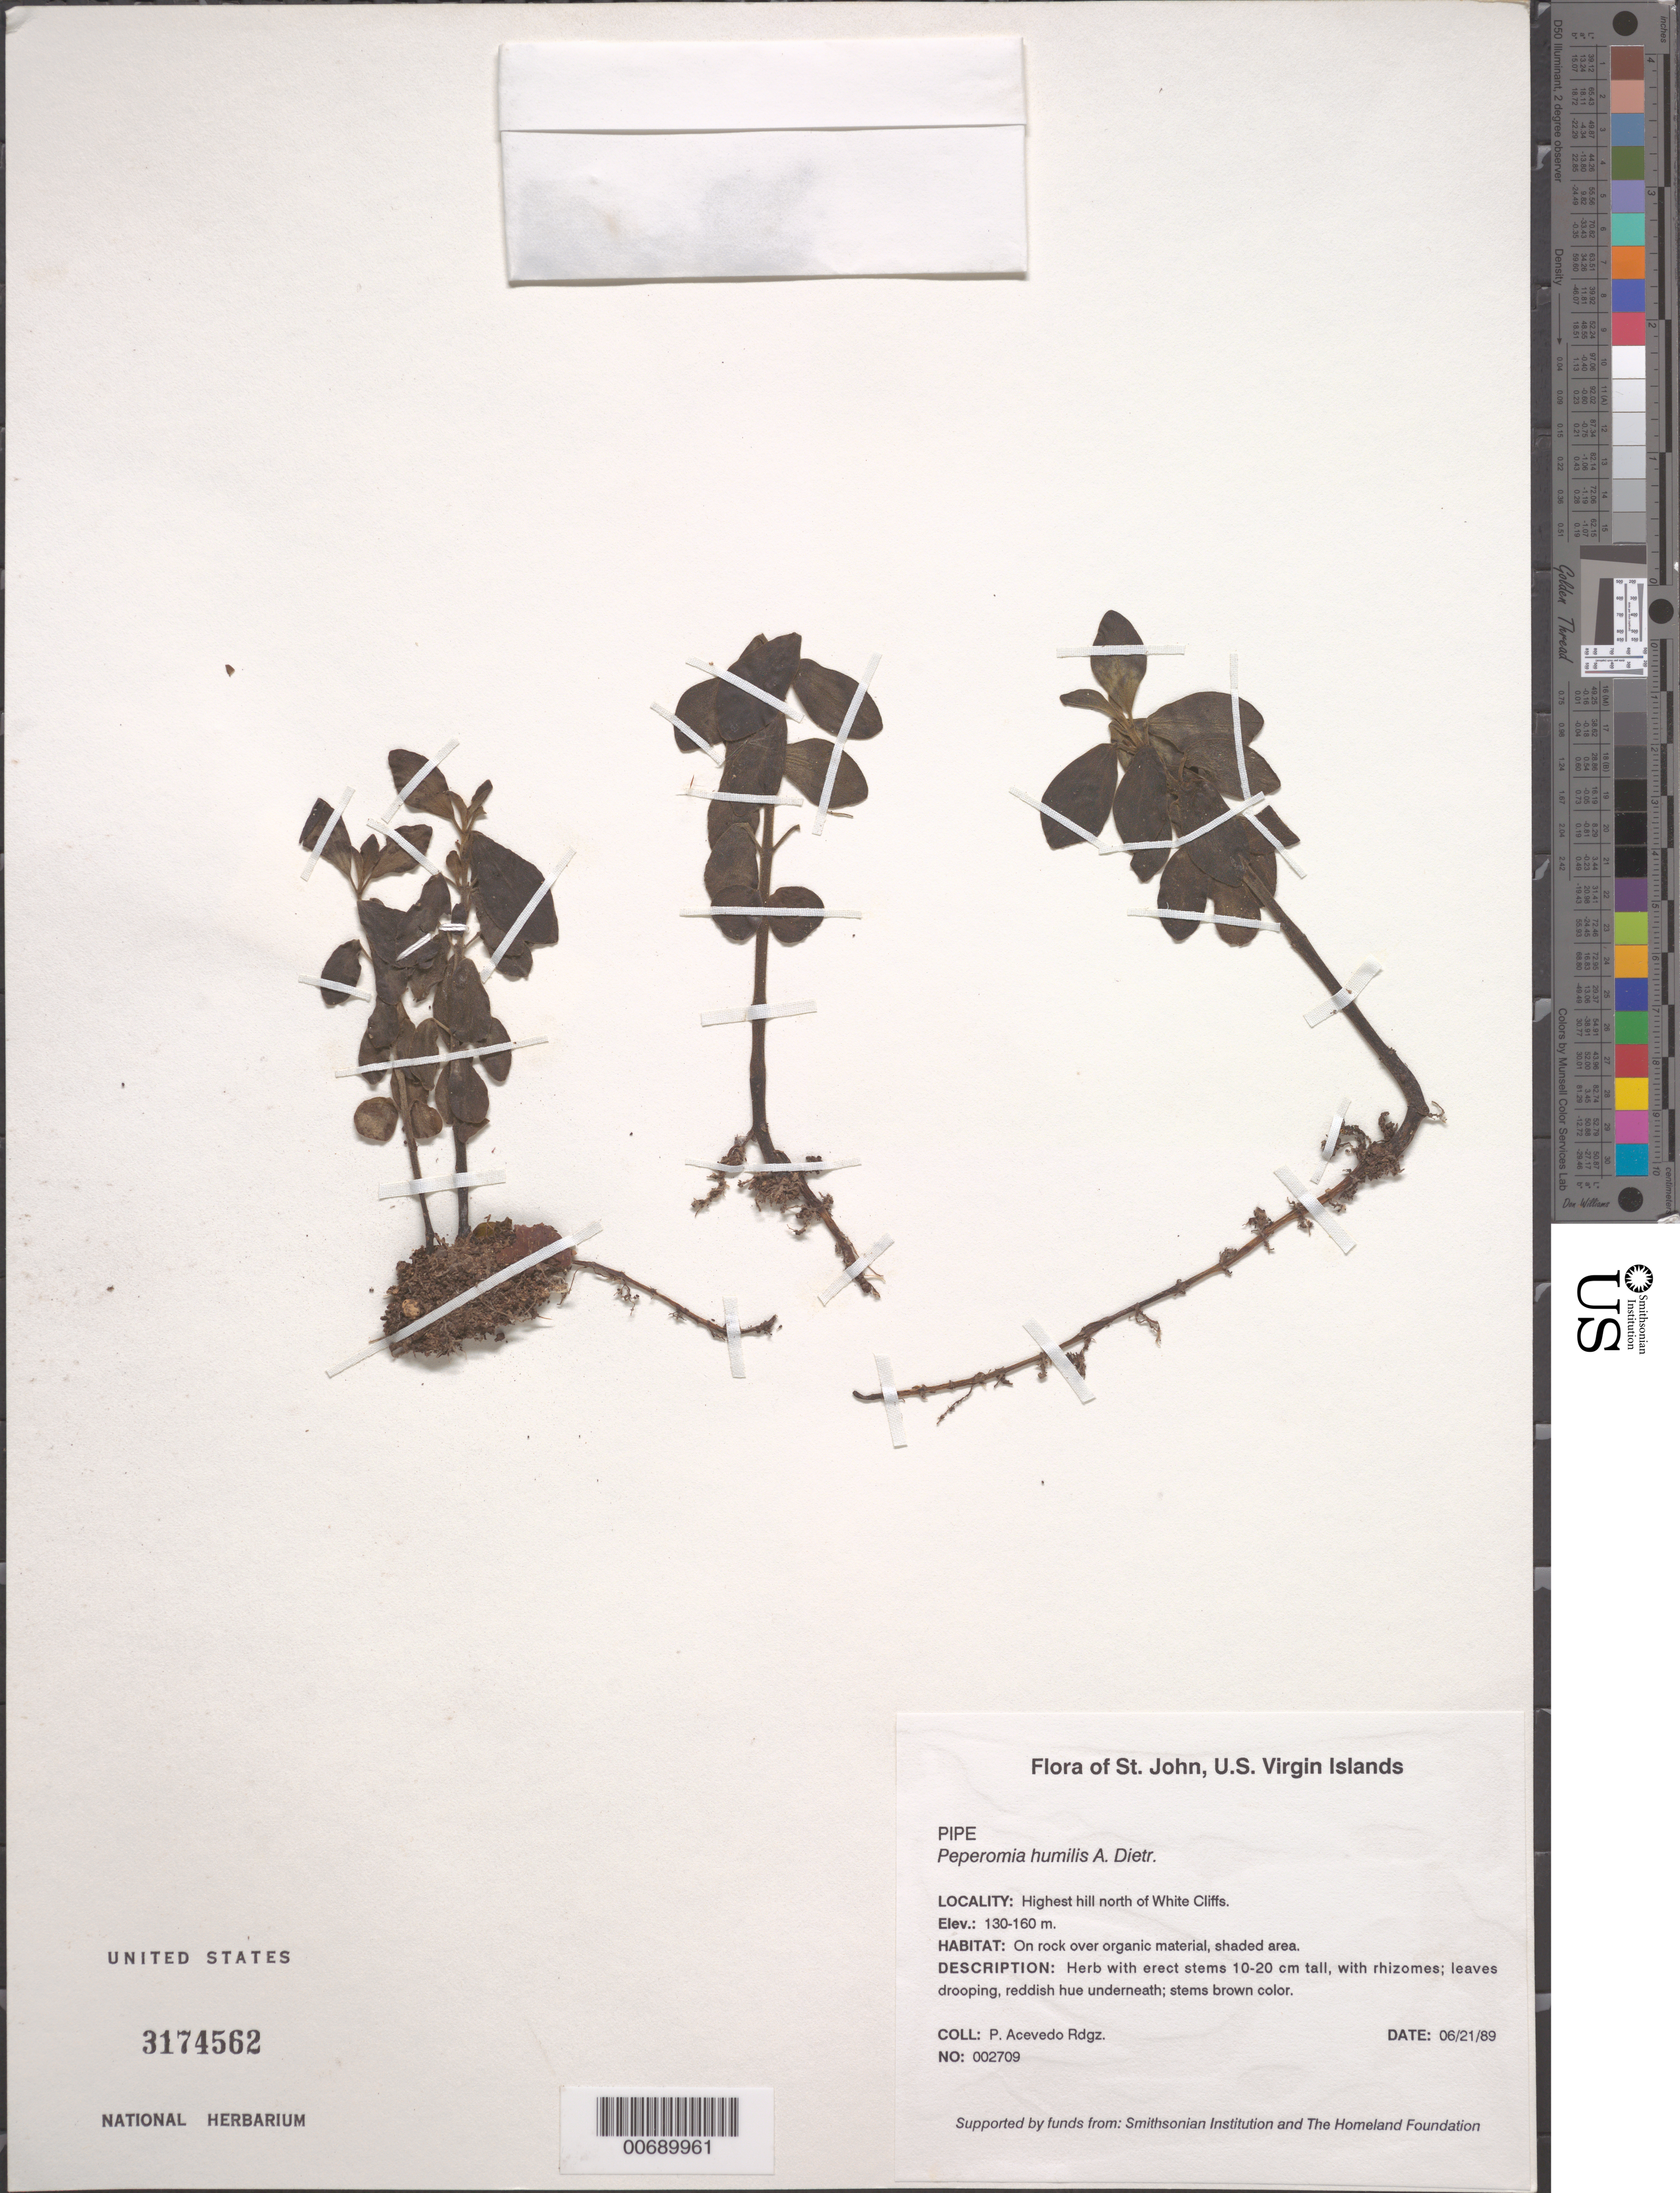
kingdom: Plantae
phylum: Tracheophyta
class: Magnoliopsida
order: Piperales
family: Piperaceae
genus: Peperomia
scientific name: Peperomia humilis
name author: (Vahl) A. Dietr.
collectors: P. Acevedo-Rodr.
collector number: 2709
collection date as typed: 21 Jun 1989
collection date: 1989-06-21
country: U.S. Virgin Islands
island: St. John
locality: Reef Bay Quarter, Highest hill north of White Cliffs.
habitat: On rock over organic material, shaded area.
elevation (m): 130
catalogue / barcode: US 3174562